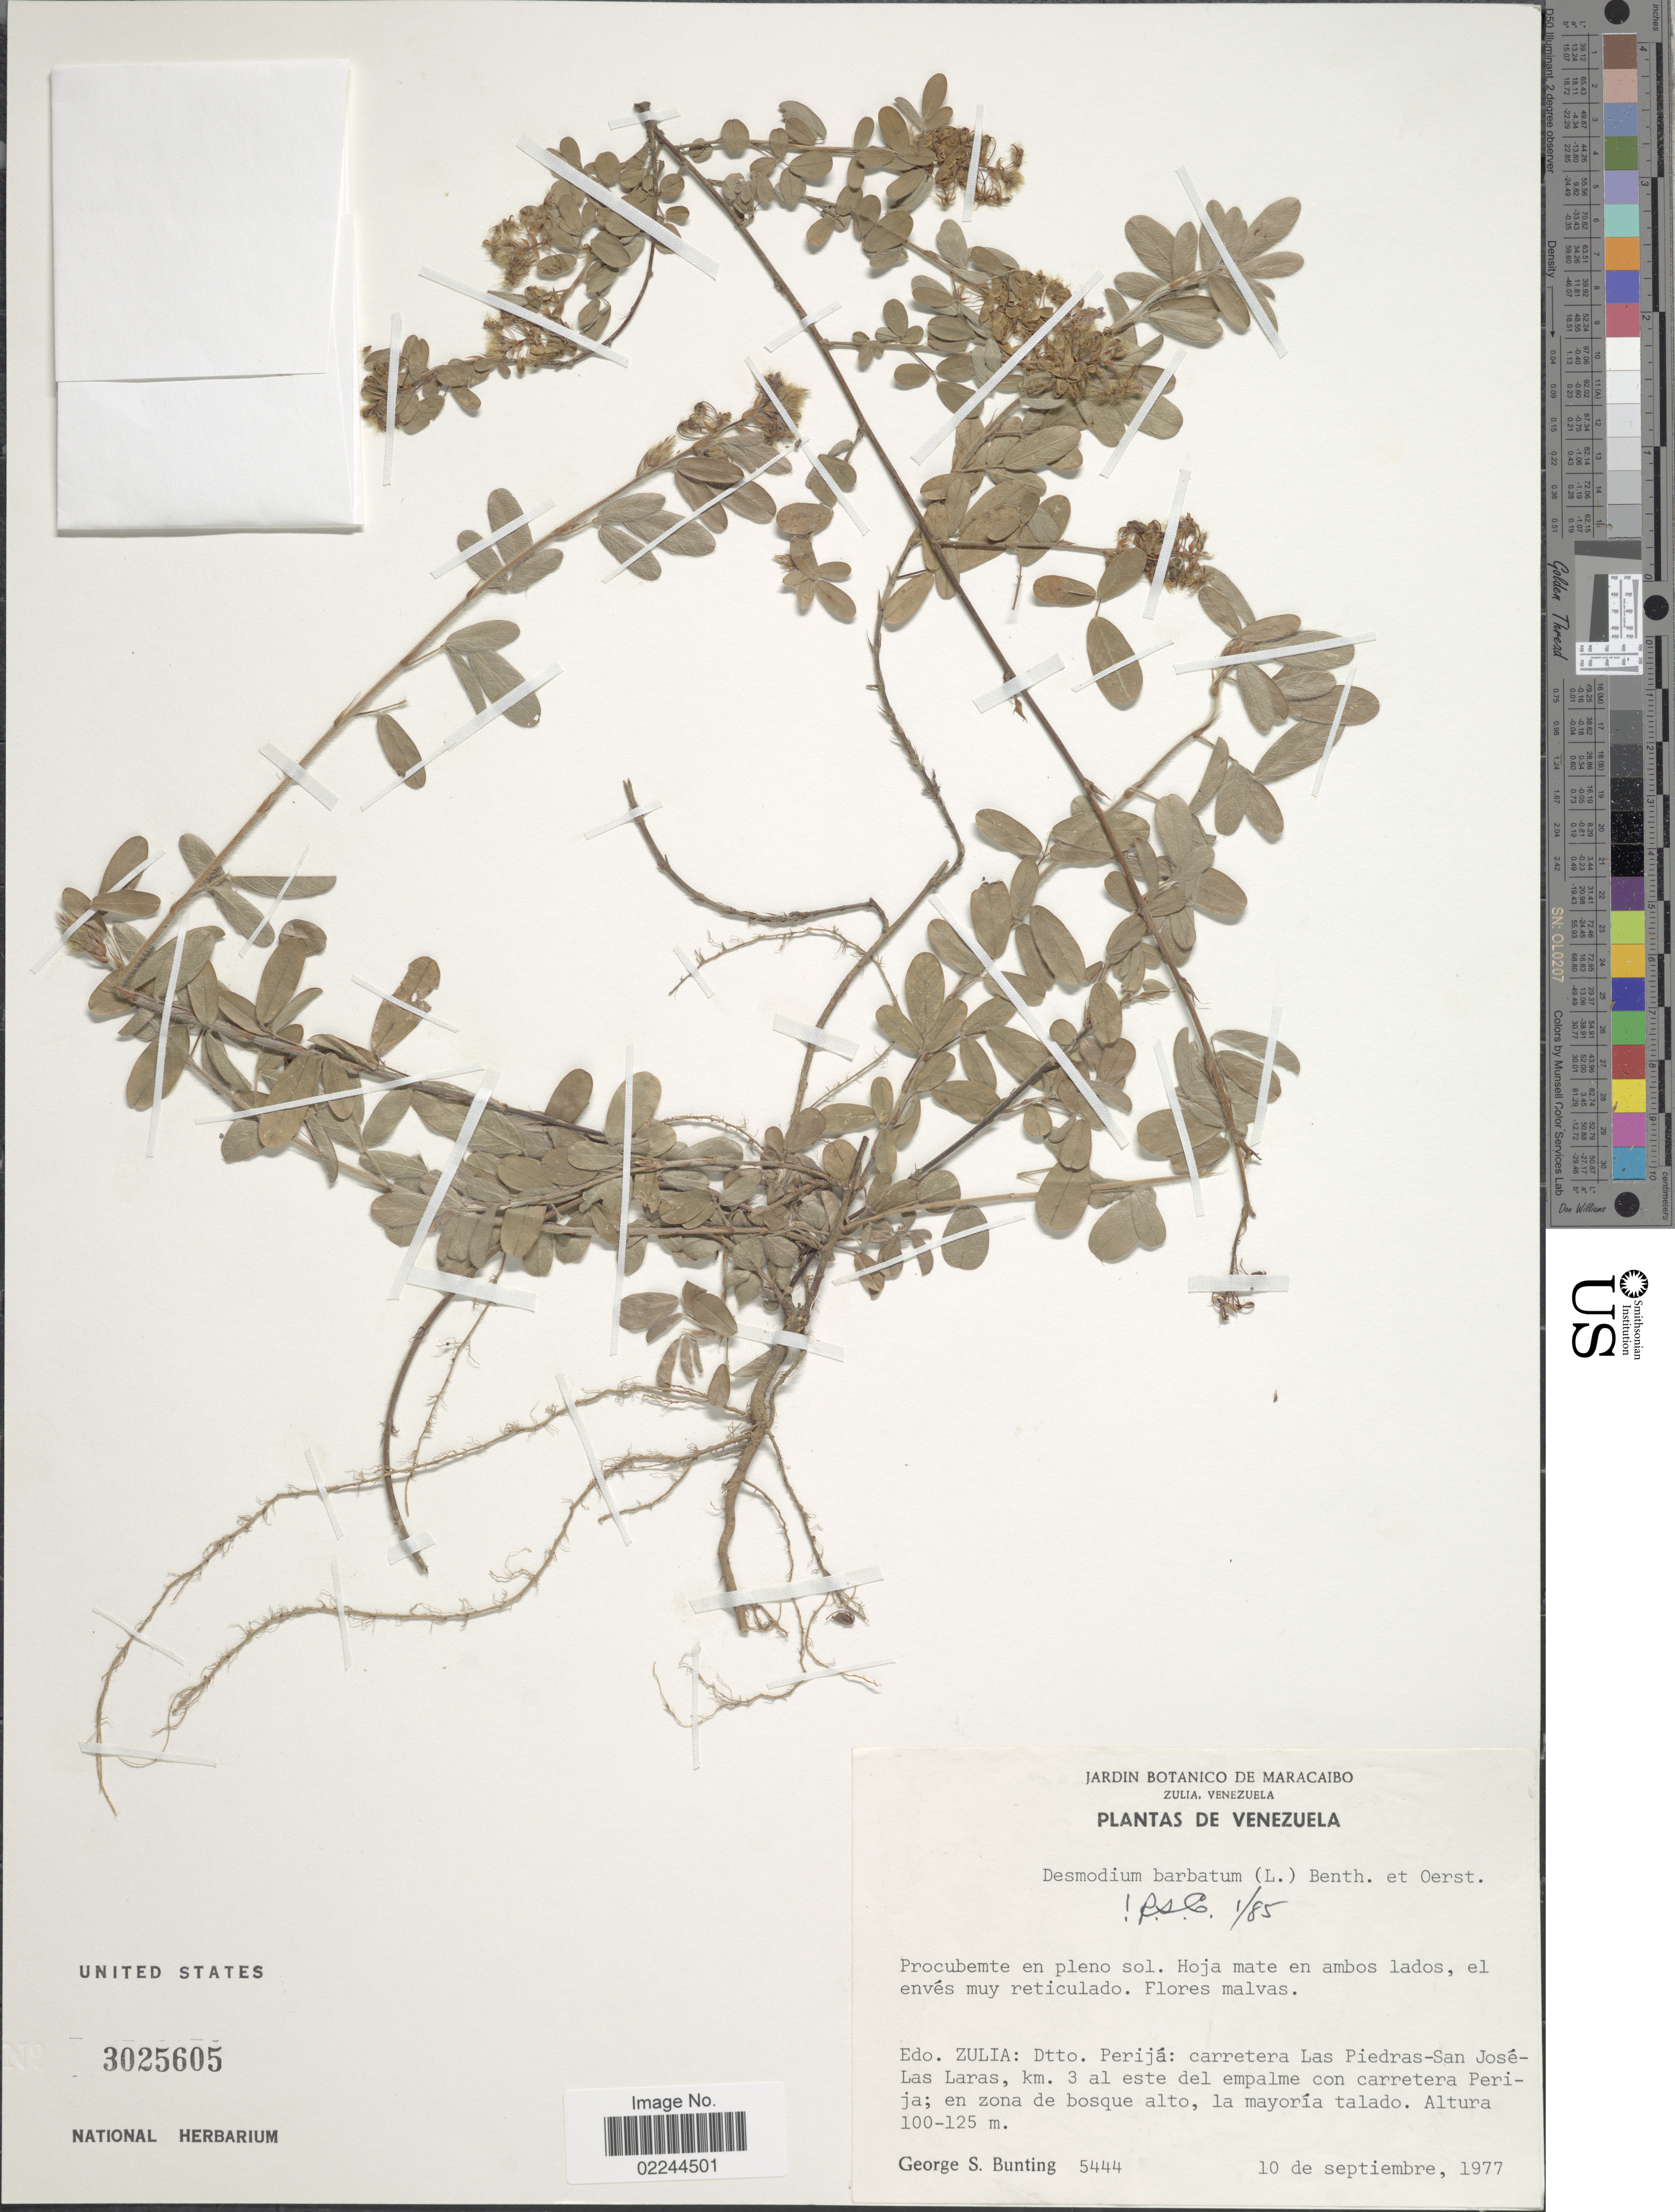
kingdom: Plantae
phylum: Tracheophyta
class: Magnoliopsida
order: Fabales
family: Fabaceae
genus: Grona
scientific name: Grona barbata var. barbata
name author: (L.) H. Ohashi & K. Ohashi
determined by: Strong, Mark T., (BOT), Smithsonian Institution - National Museum of Natural History (UNITED STATES)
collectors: G. S. Bunting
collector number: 5444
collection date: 1977-09-10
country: Venezuela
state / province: Zulia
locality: Edo. Zulia: Dtto. Perija: carretera Las Piedras-San Jose-Las Laras, km. 3 al este del empalme con carretera Perija; en zona de bosque alto, la mayoria talado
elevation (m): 100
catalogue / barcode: US 3025605